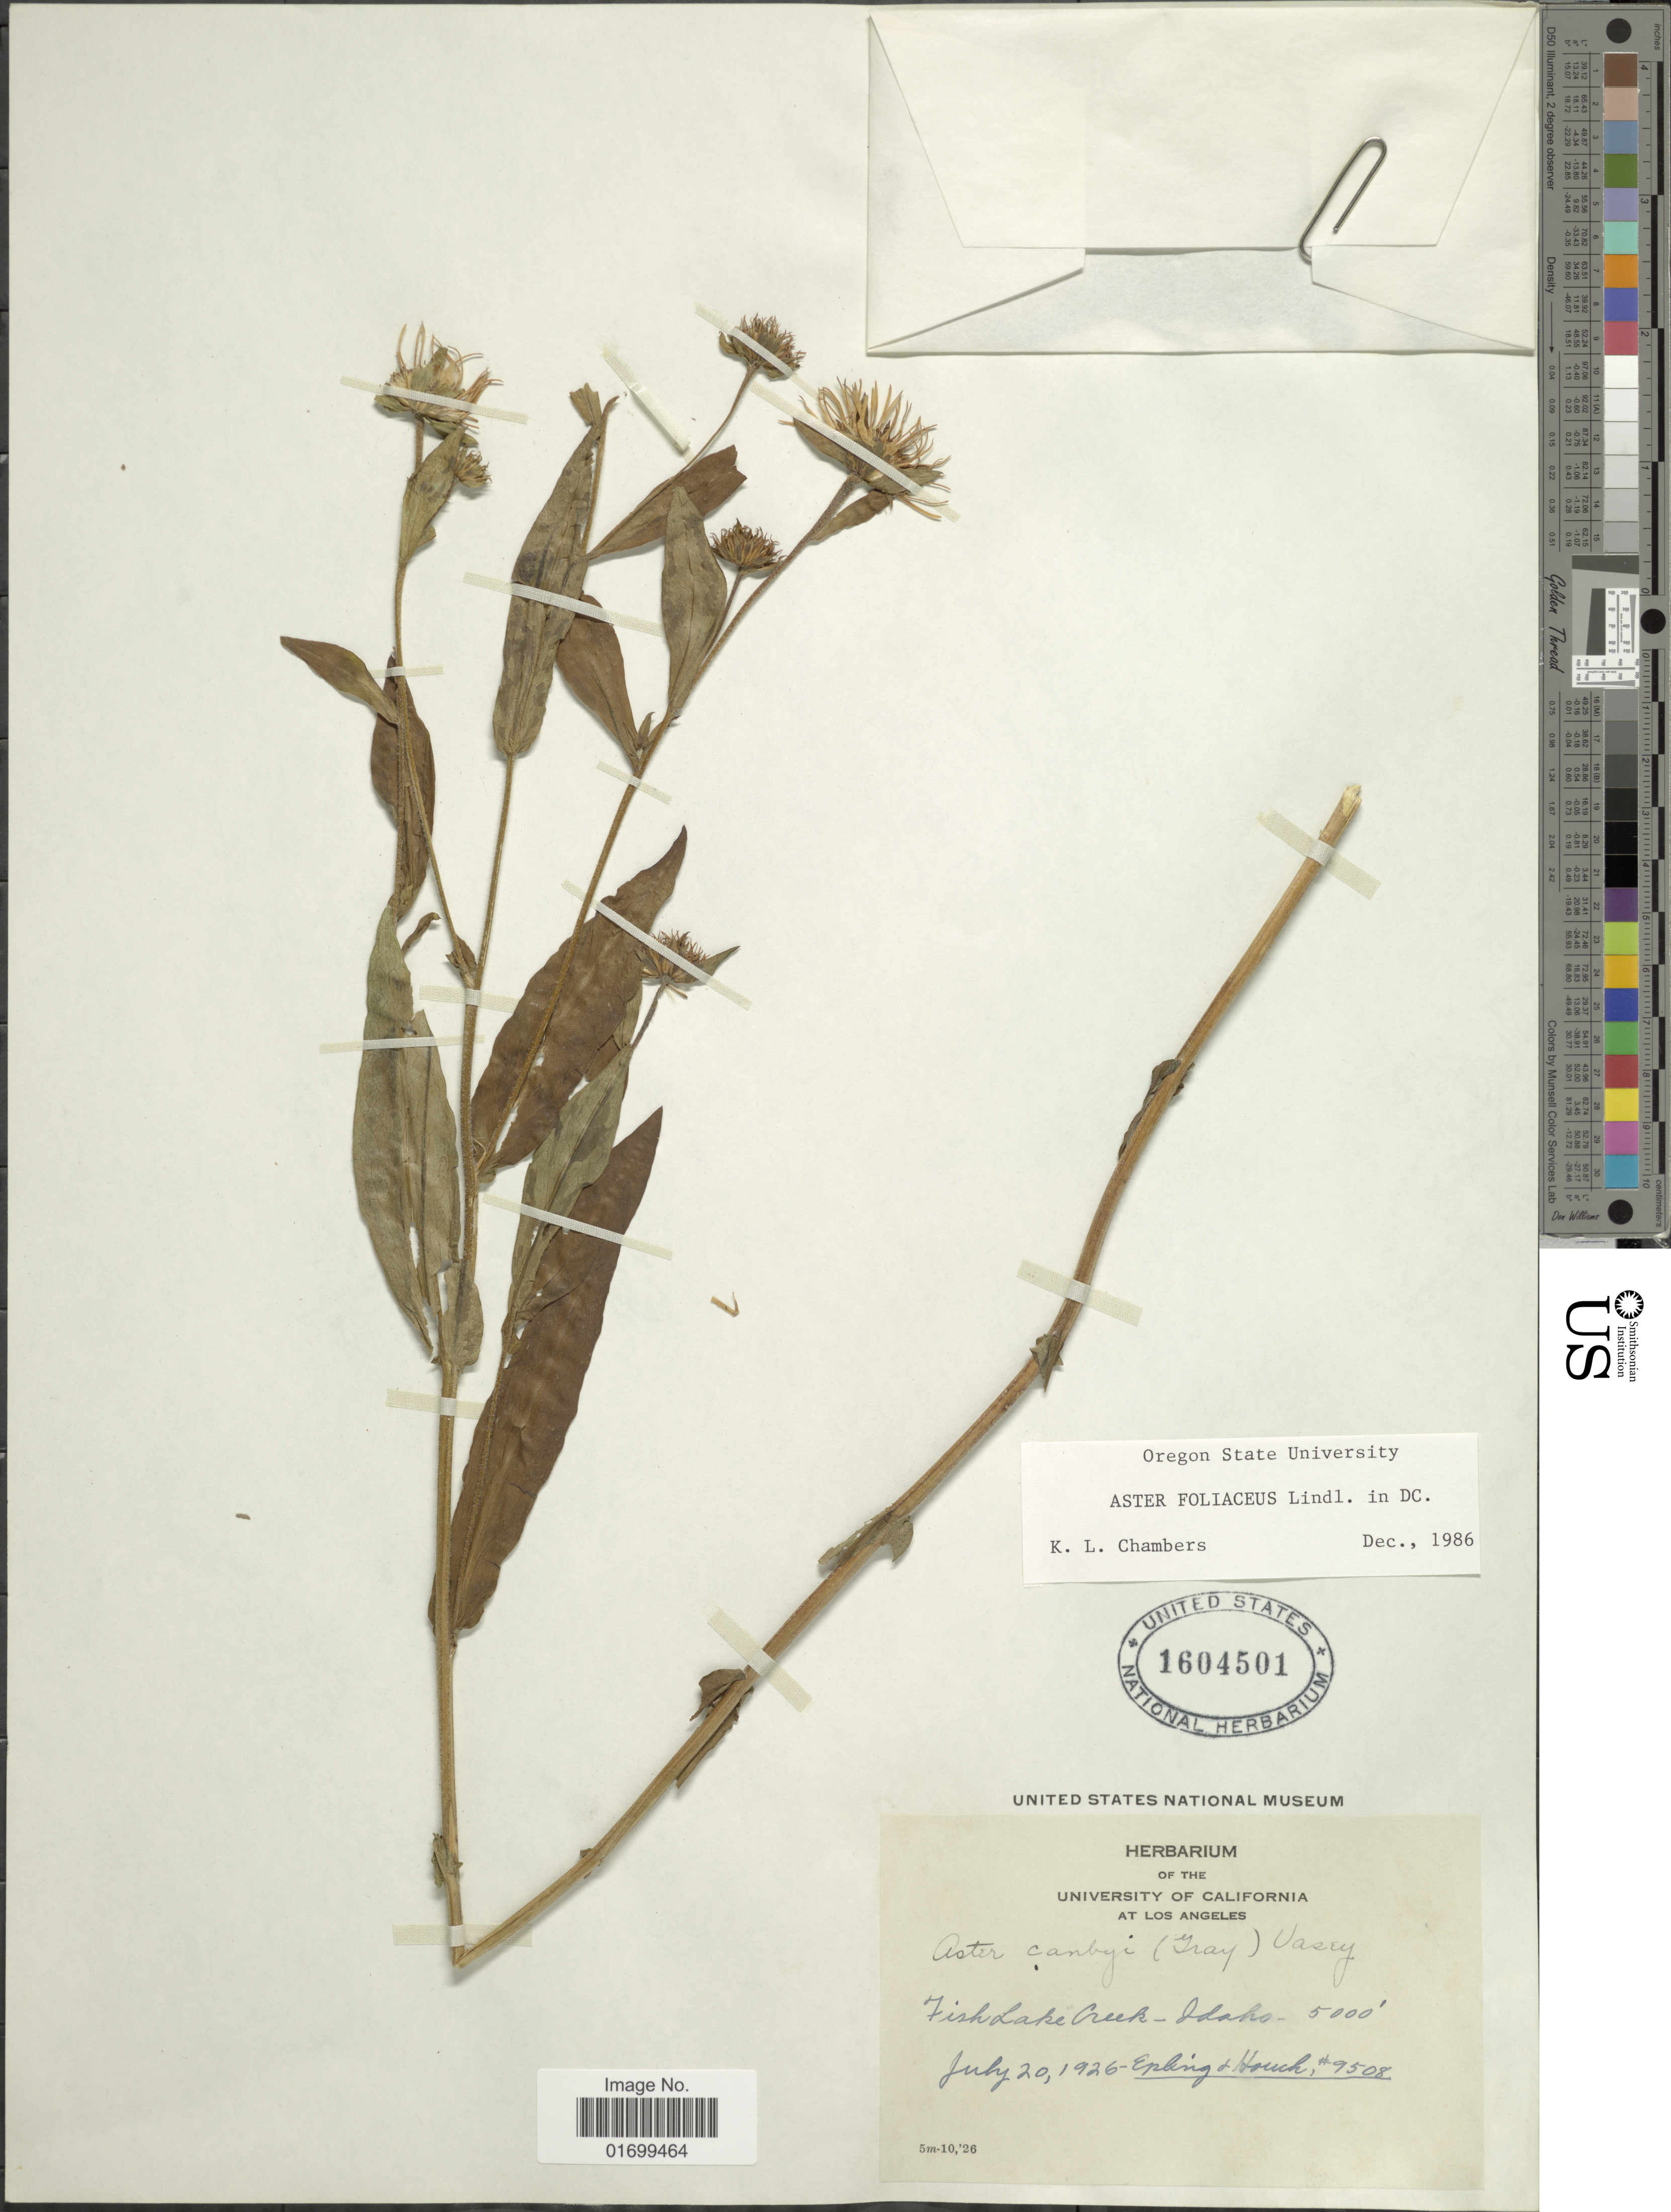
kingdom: Plantae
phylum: Tracheophyta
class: Magnoliopsida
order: Asterales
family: Asteraceae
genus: Symphyotrichum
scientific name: Symphyotrichum foliaceum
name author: (Lindl. ex DC.) G.L. Nesom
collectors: -- Epling & -. Hauch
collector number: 9508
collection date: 1926-07-20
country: United States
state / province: Idaho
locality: Fish Lake Creek.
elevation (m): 1524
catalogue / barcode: US 1604501